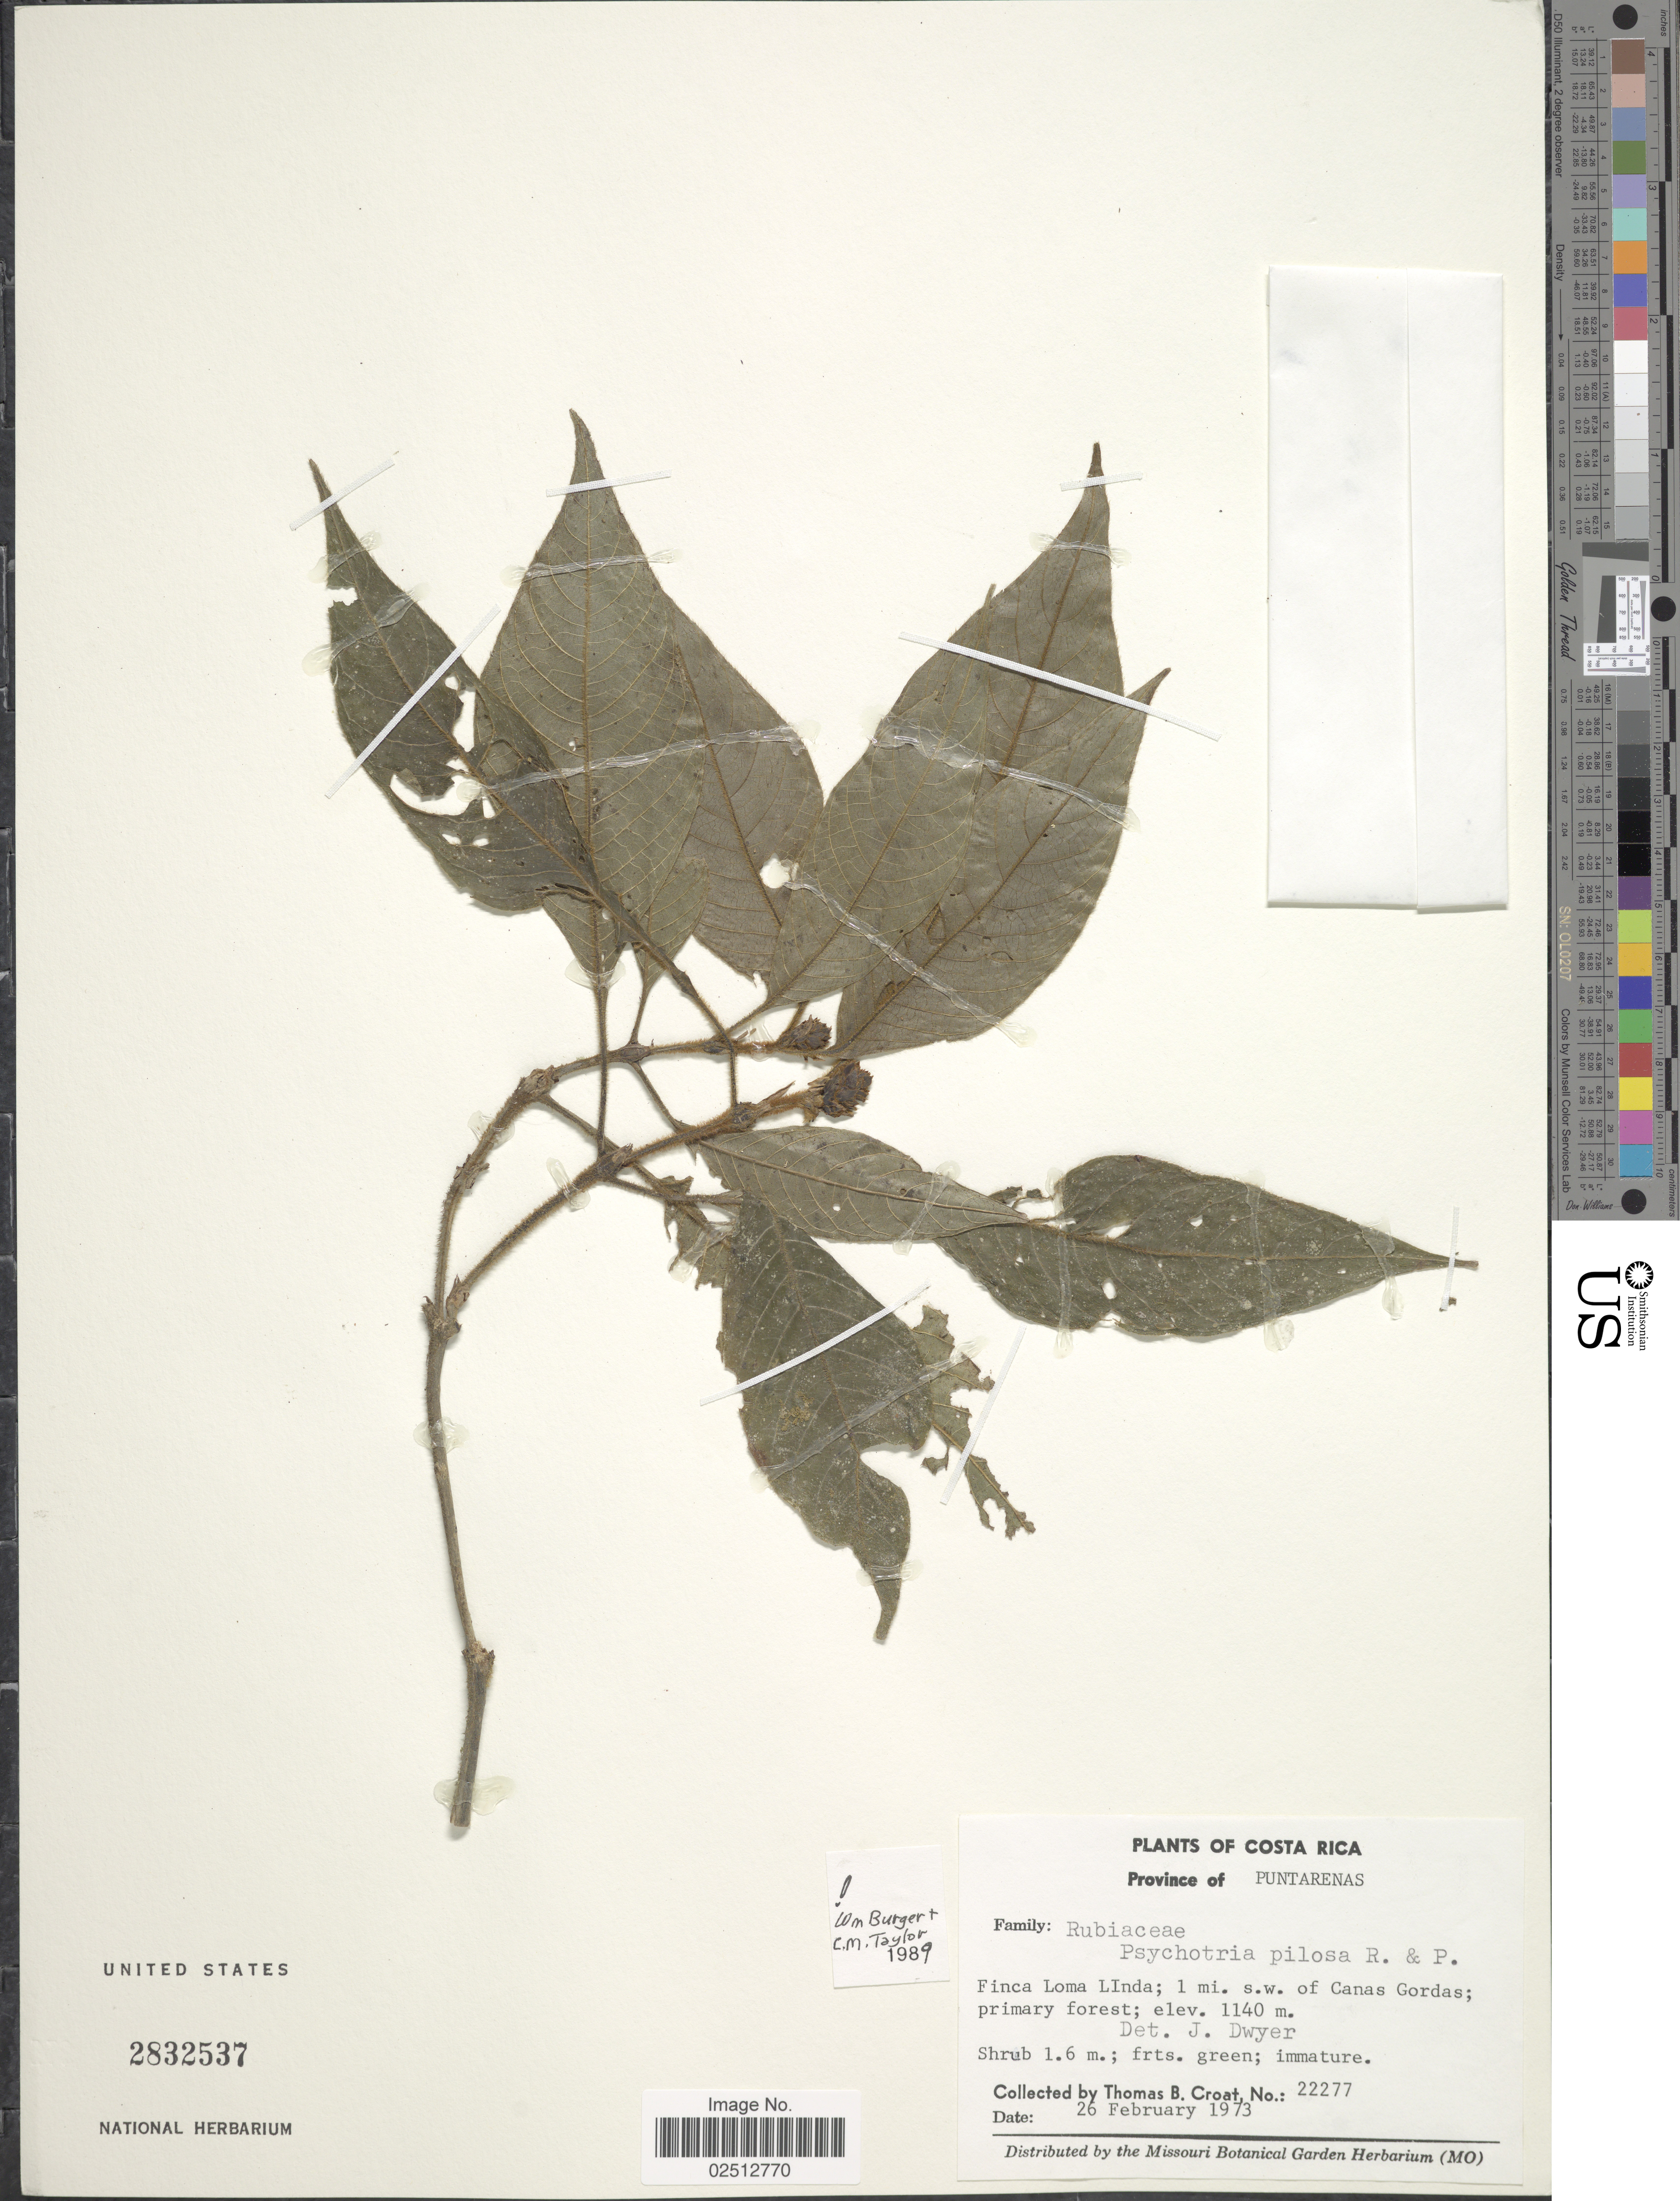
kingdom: Plantae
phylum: Tracheophyta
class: Magnoliopsida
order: Gentianales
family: Rubiaceae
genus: Psychotria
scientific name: Psychotria pilosa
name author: Ruiz & Pav.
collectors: T. B. Croat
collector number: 22277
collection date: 1973-02-26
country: Costa Rica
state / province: Puntarenas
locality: Finca Loma LInda; 1 mi. s.w. of Canas Gordas; primary forest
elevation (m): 1140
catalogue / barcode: US 2832537